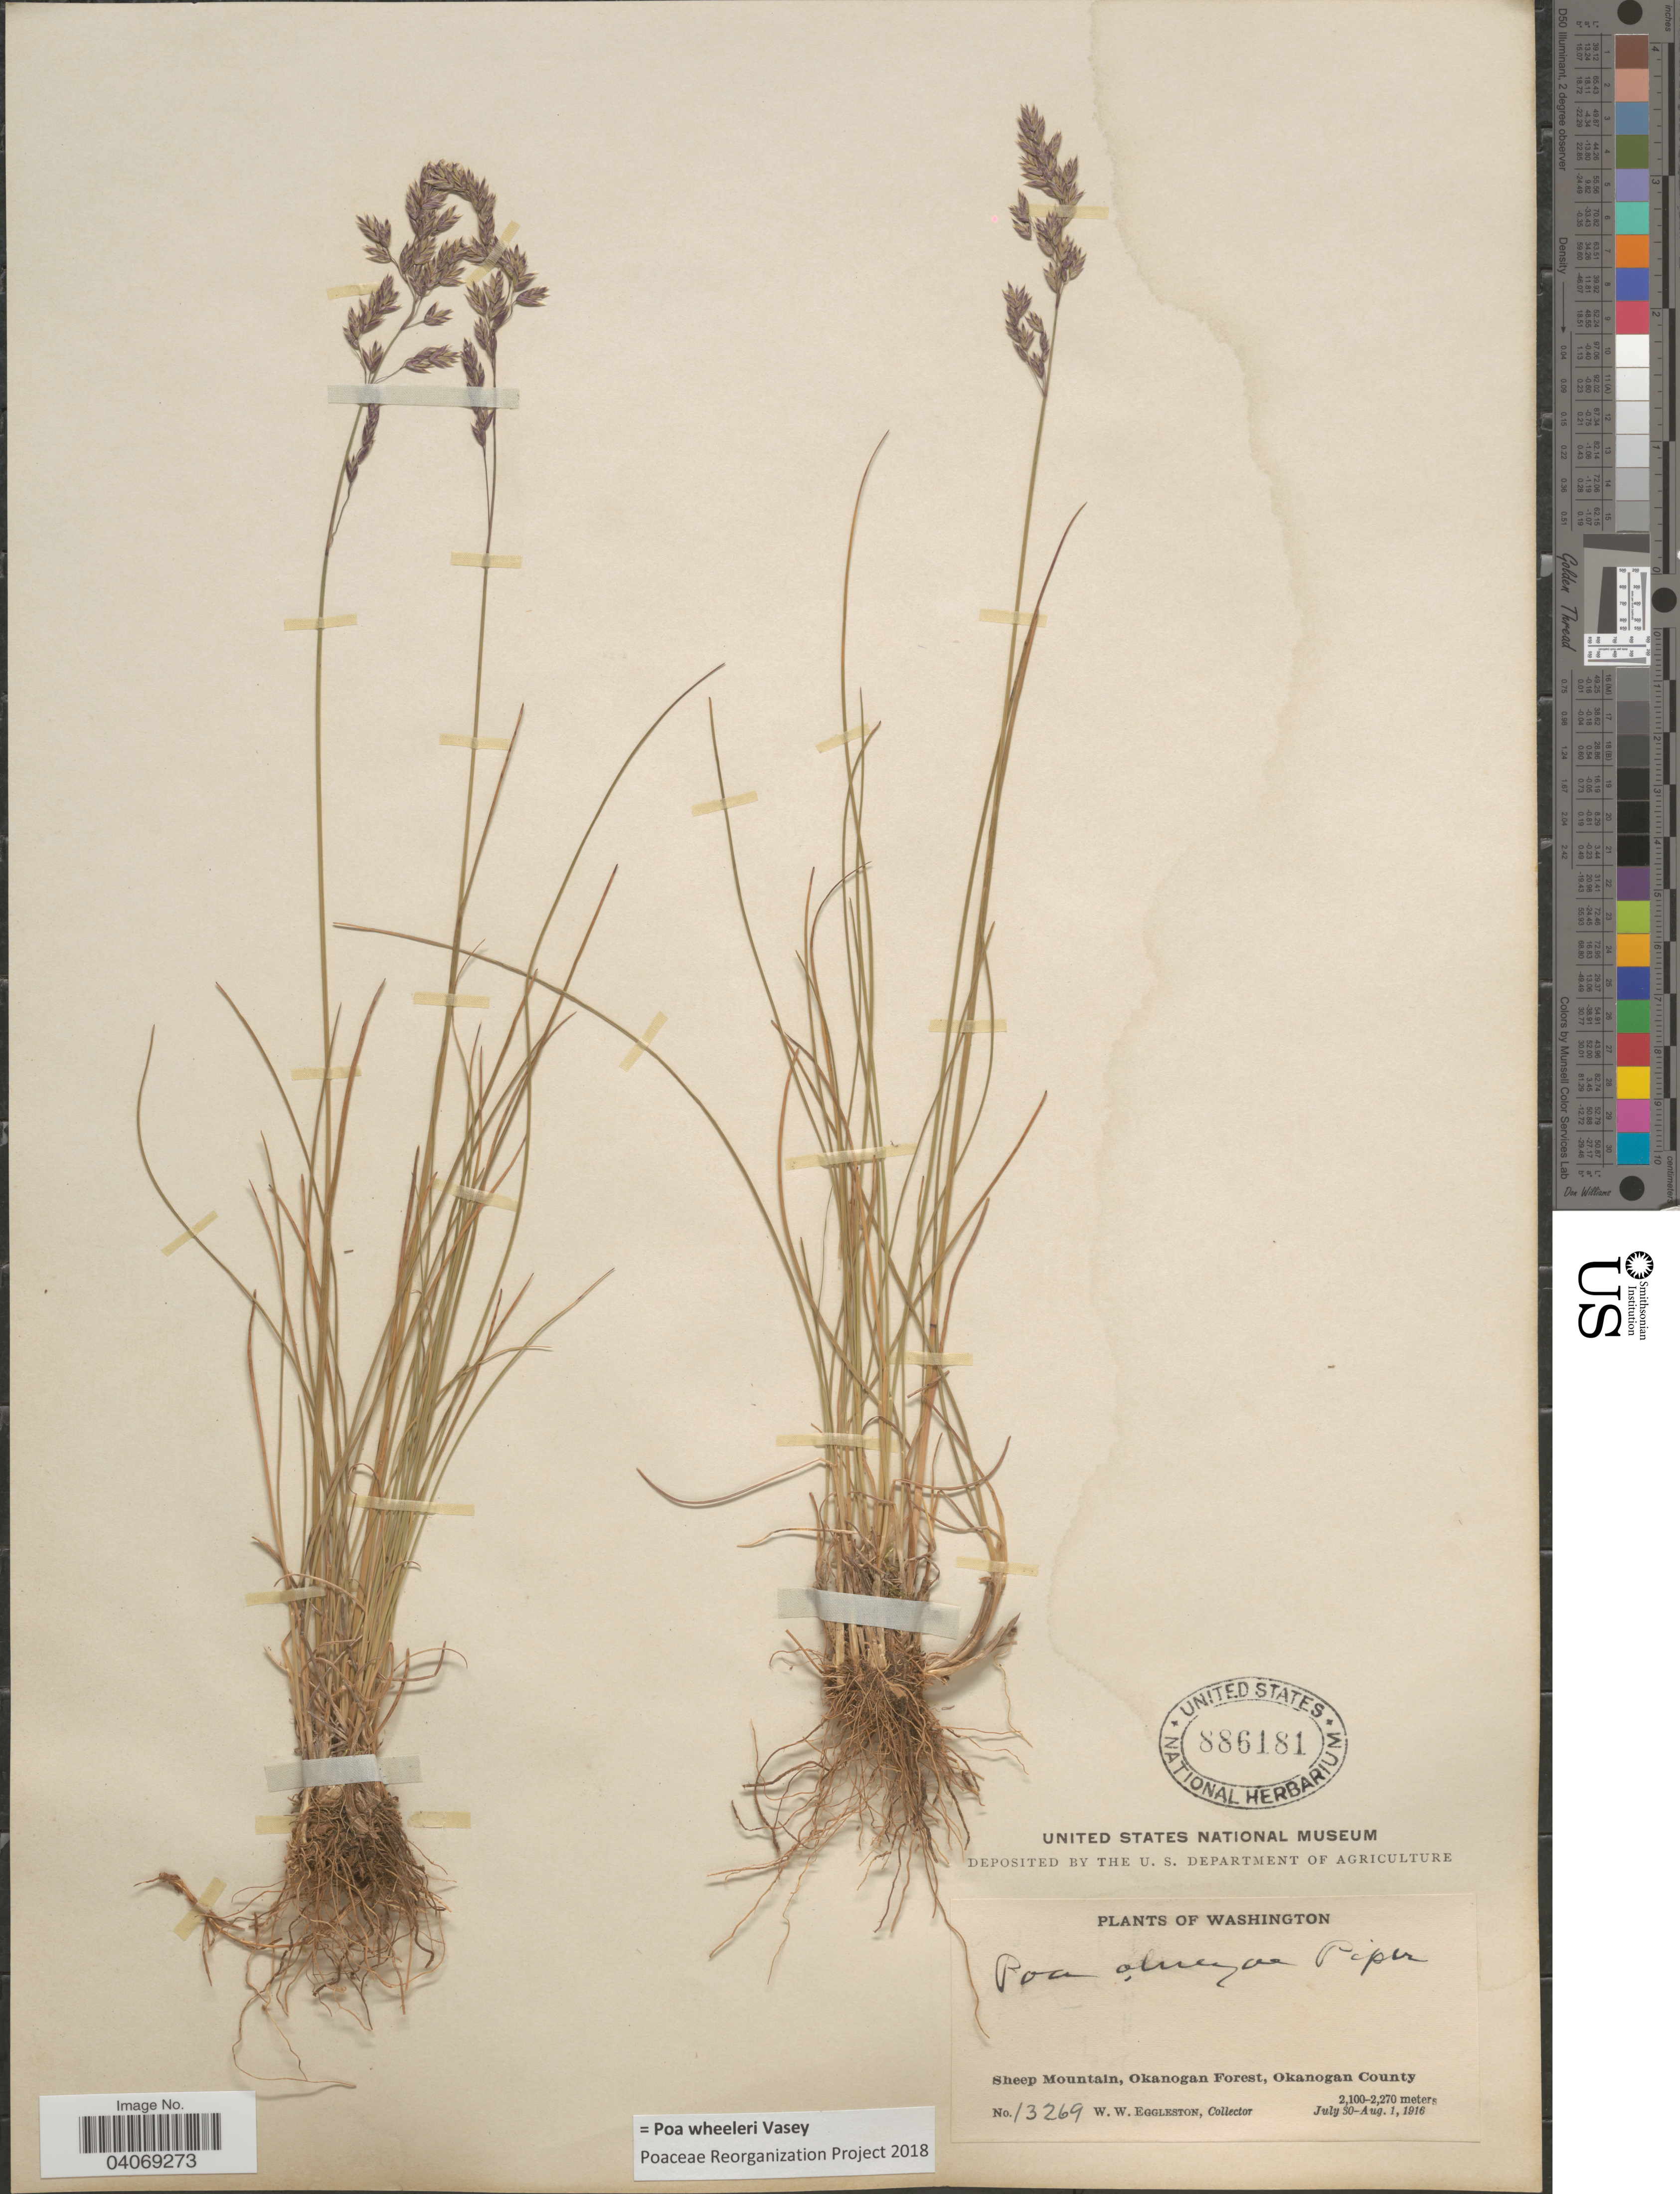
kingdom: Plantae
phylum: Tracheophyta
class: Liliopsida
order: Poales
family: Poaceae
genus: Poa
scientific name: Poa wheeleri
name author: Vasey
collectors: W. W. Eggleston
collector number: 13269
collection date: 1916-07-30/1916-08-01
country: United States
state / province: Washington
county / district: Okanogan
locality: Sheep Mountain, Okanogan Forest, Okanogan County.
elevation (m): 2100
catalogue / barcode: US 886181